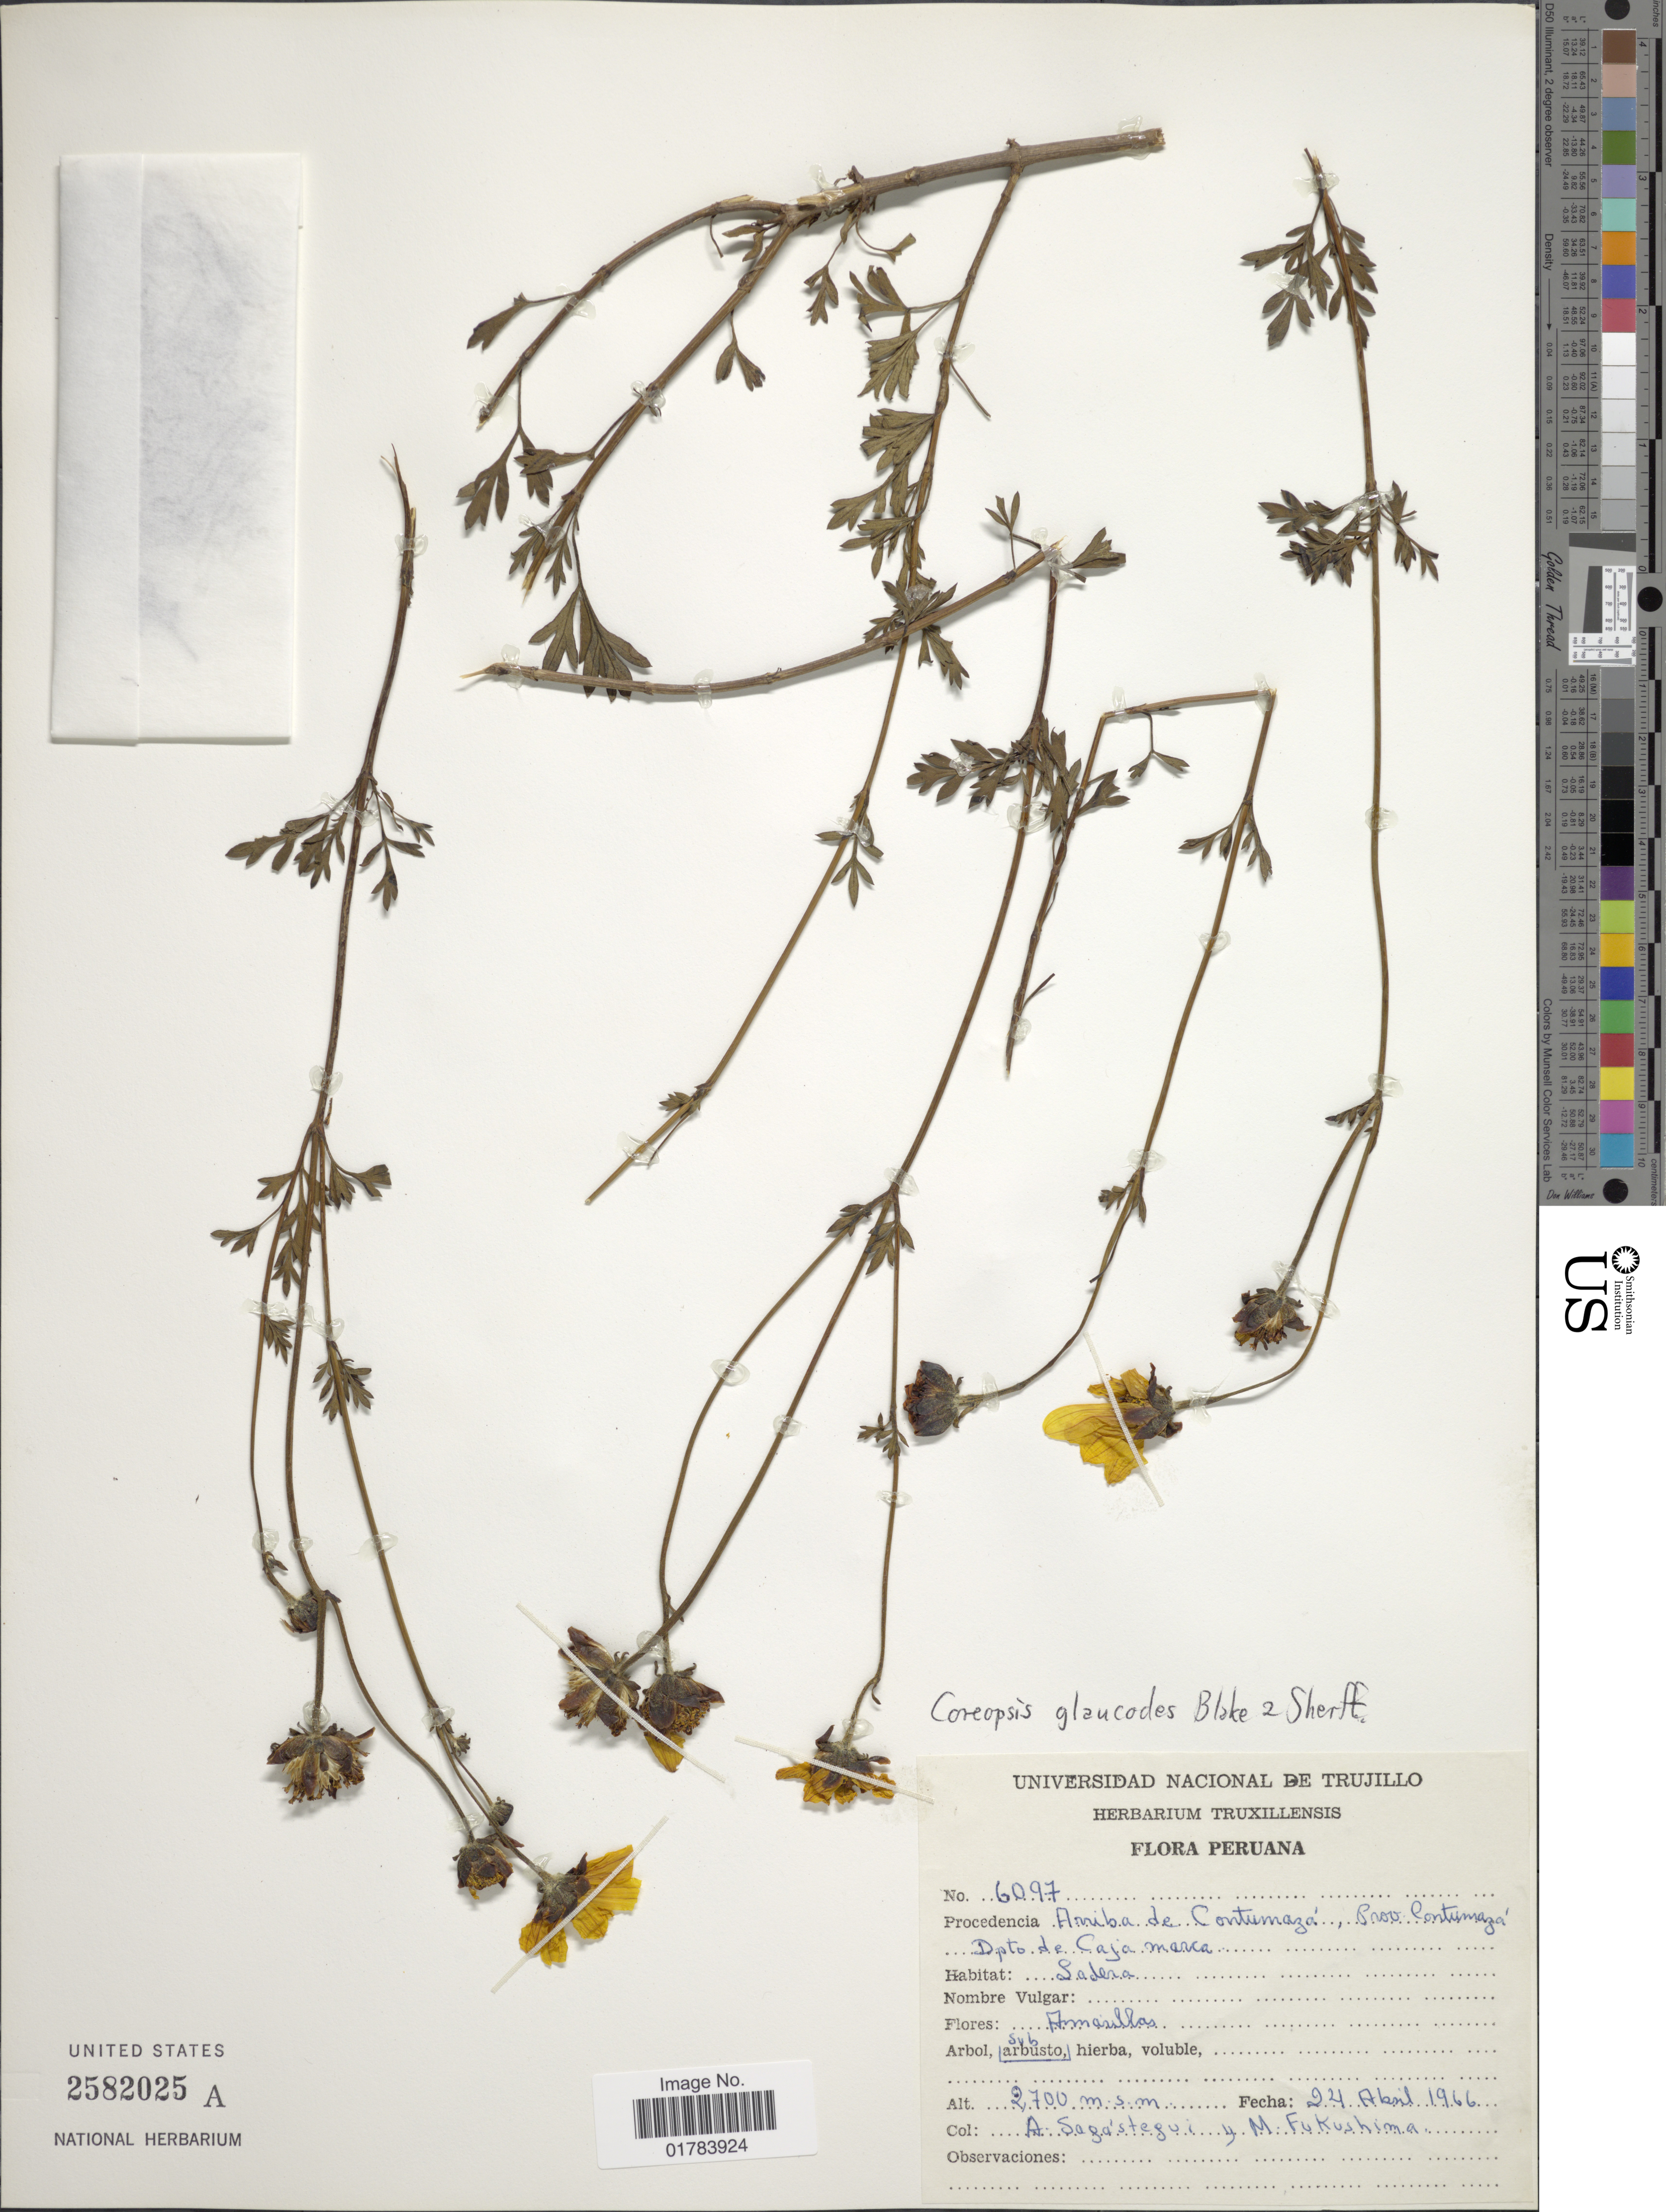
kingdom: Plantae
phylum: Tracheophyta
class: Magnoliopsida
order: Asterales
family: Asteraceae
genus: Coreopsis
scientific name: Coreopsis glaucodes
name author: S.F. Blake & Sherff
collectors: A. Sagástegui A. & M. Fukushima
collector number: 6097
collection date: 1966-04-24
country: Peru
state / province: Cajamarca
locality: Procedencia: Arriba de Contumaza, Prov. Contumaza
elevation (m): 2700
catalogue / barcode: US 2582025A